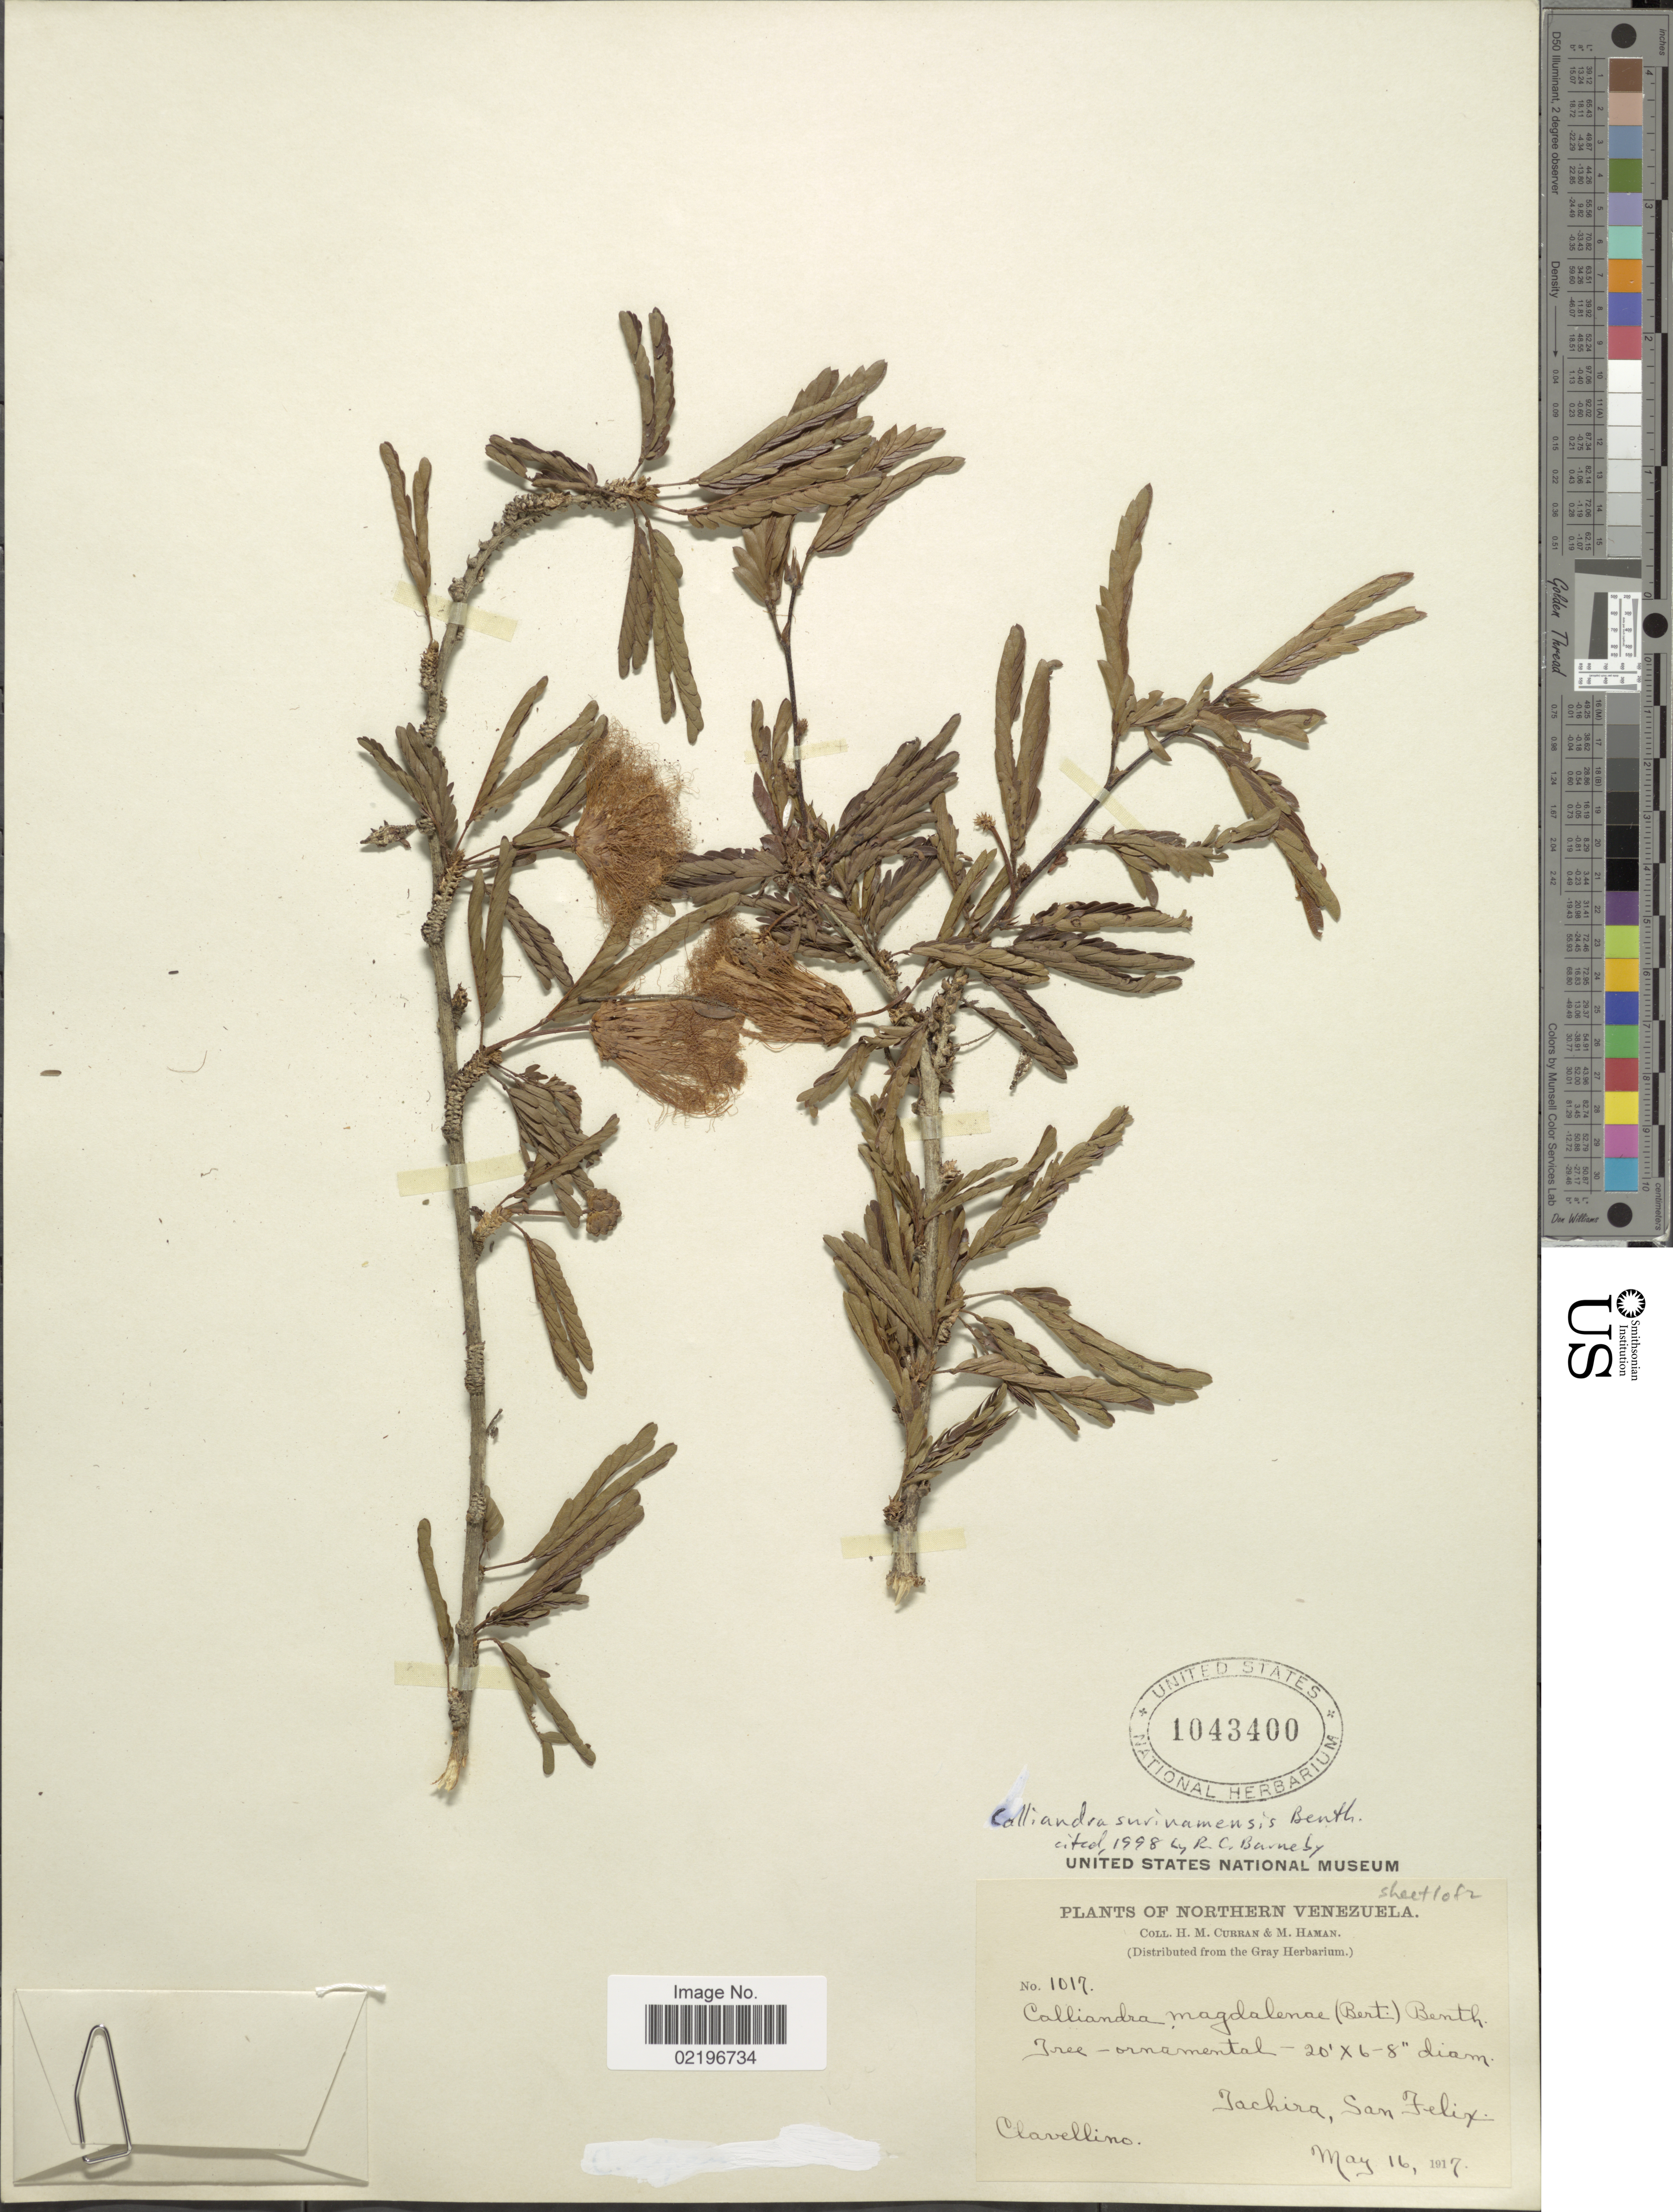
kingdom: Plantae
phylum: Tracheophyta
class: Magnoliopsida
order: Fabales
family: Fabaceae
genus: Calliandra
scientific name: Calliandra surinamensis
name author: Benth.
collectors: H. M. Curran & M. Haman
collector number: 1017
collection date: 1917-05-16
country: Venezuela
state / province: Tachira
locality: Northern Venezuela, Tachira, San felix. Clavellino.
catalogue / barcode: US 1043400